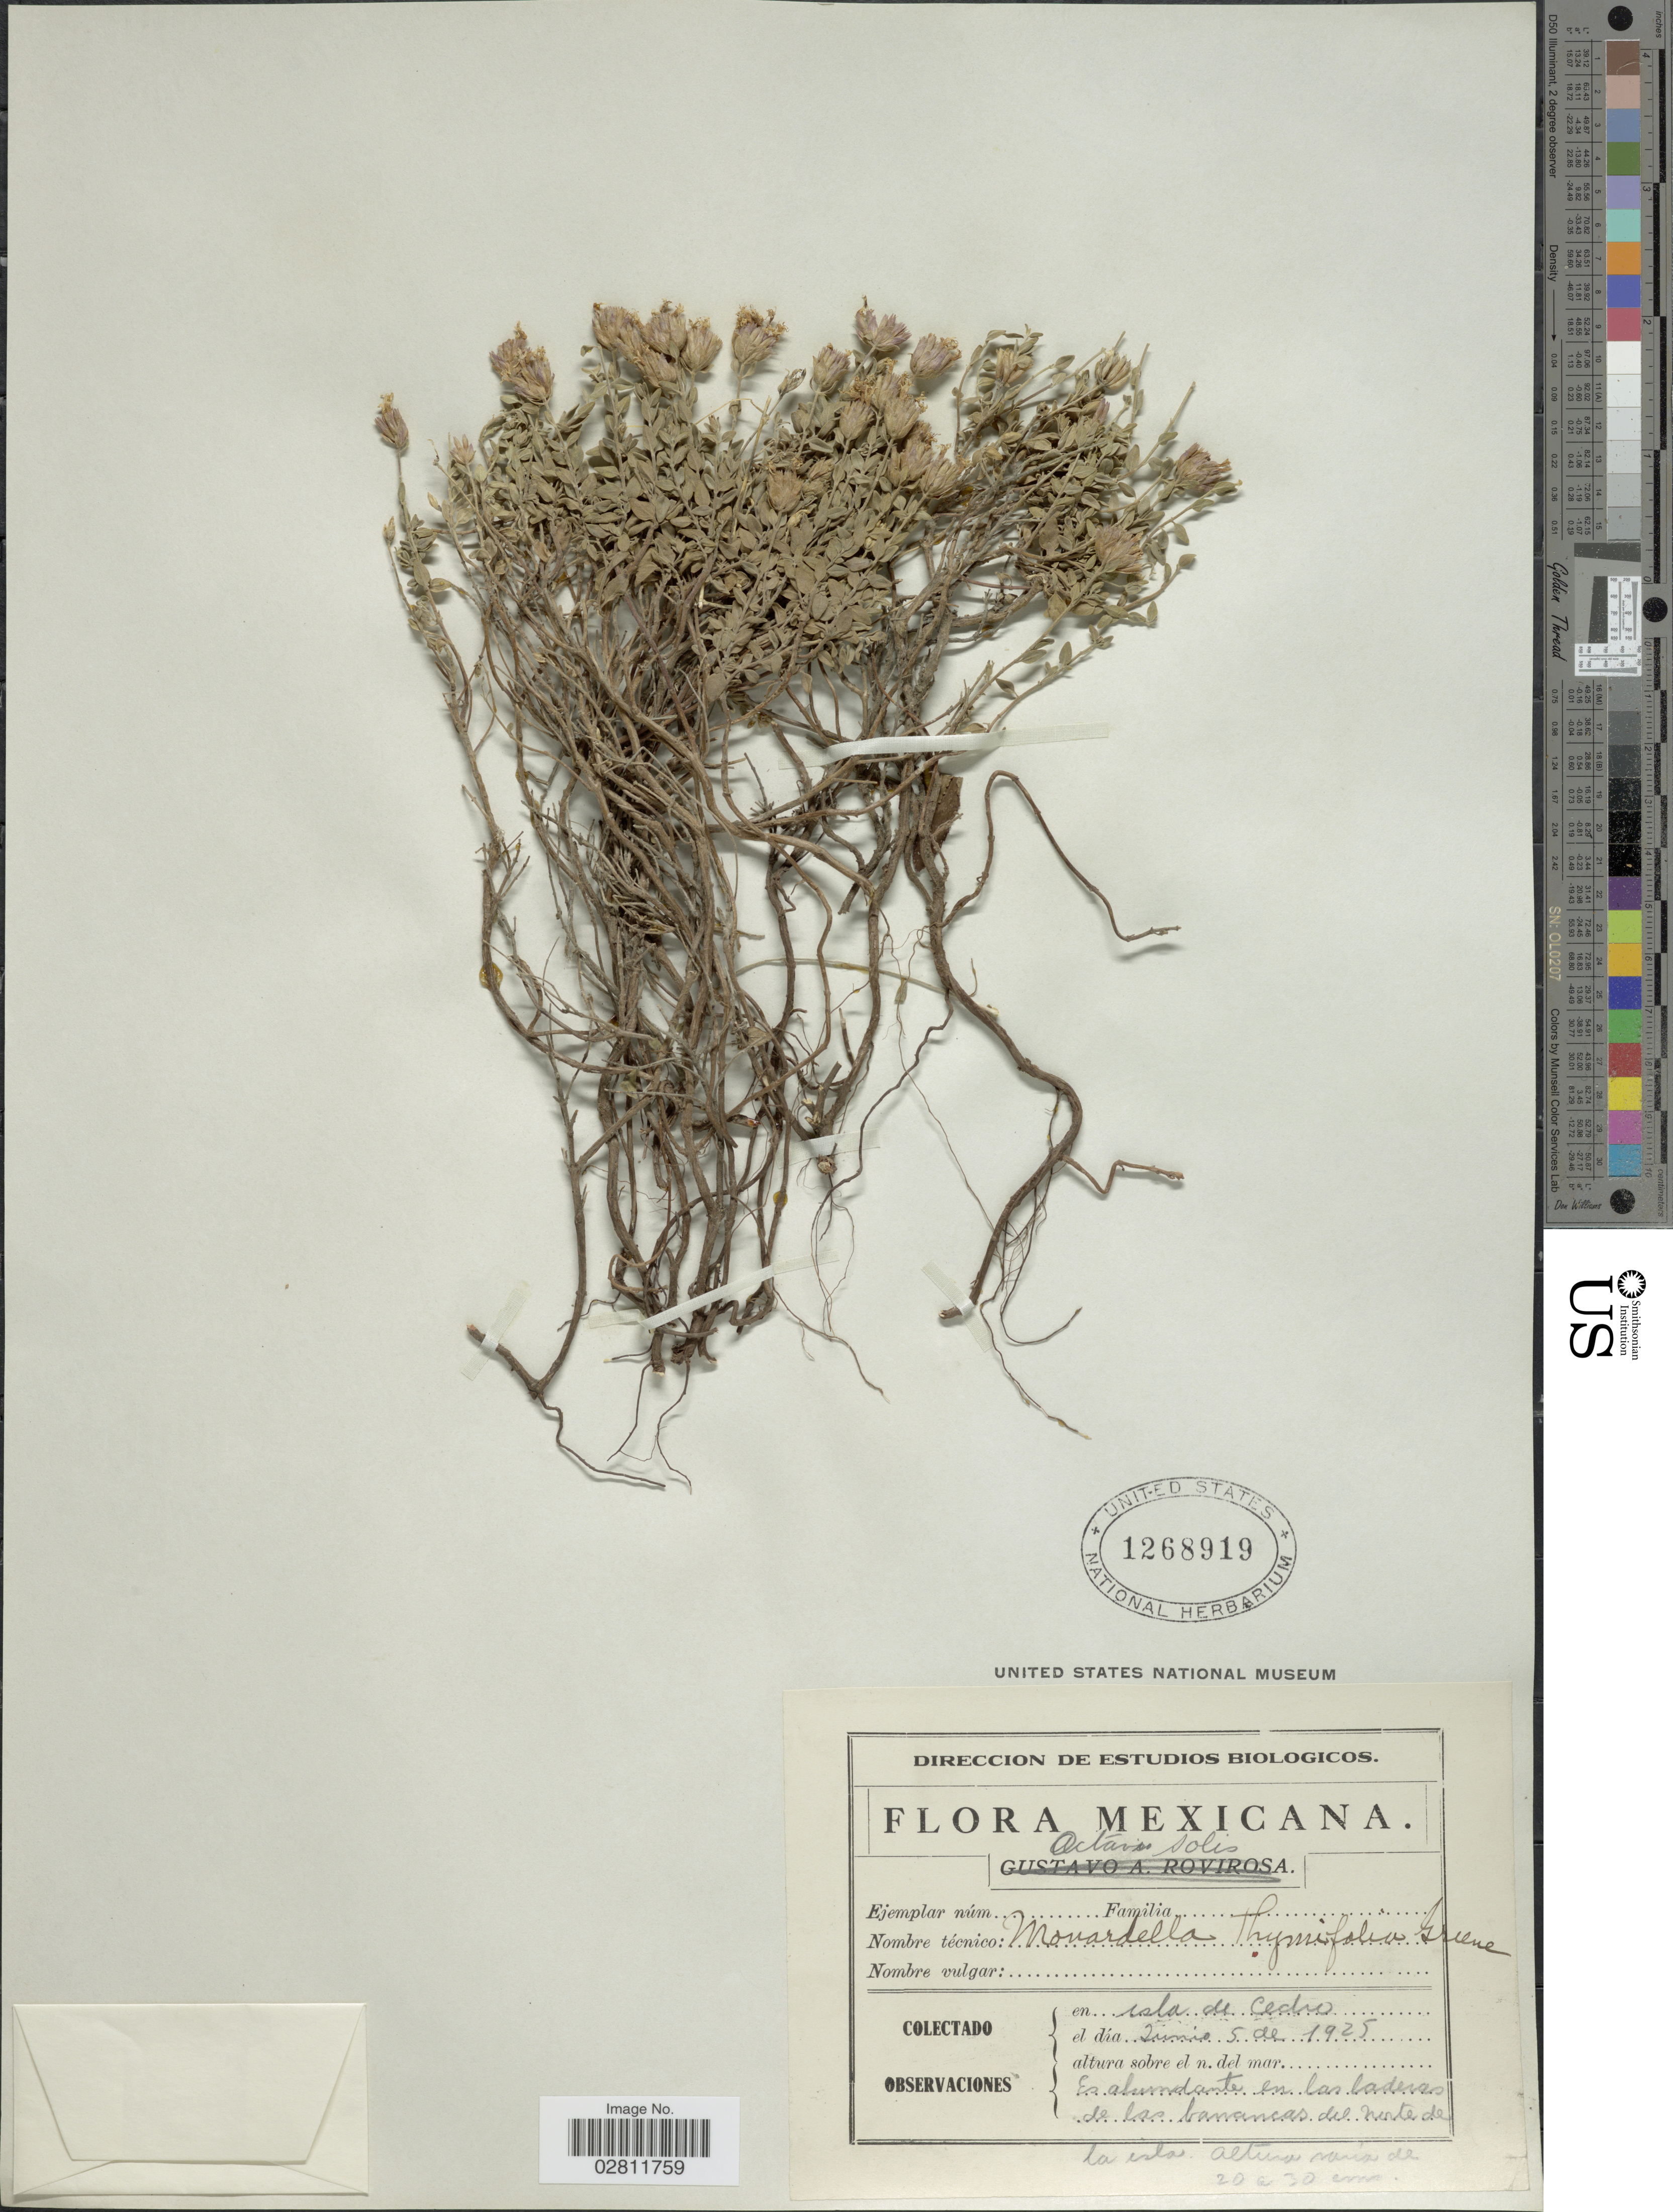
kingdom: Plantae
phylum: Tracheophyta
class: Magnoliopsida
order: Lamiales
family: Lamiaceae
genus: Monardella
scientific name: Monardella thymifolia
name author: S.W. Greene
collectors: O. Solis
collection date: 1925-06-05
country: Mexico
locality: Mexicana. Isla de Cedro.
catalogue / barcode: US 1268919